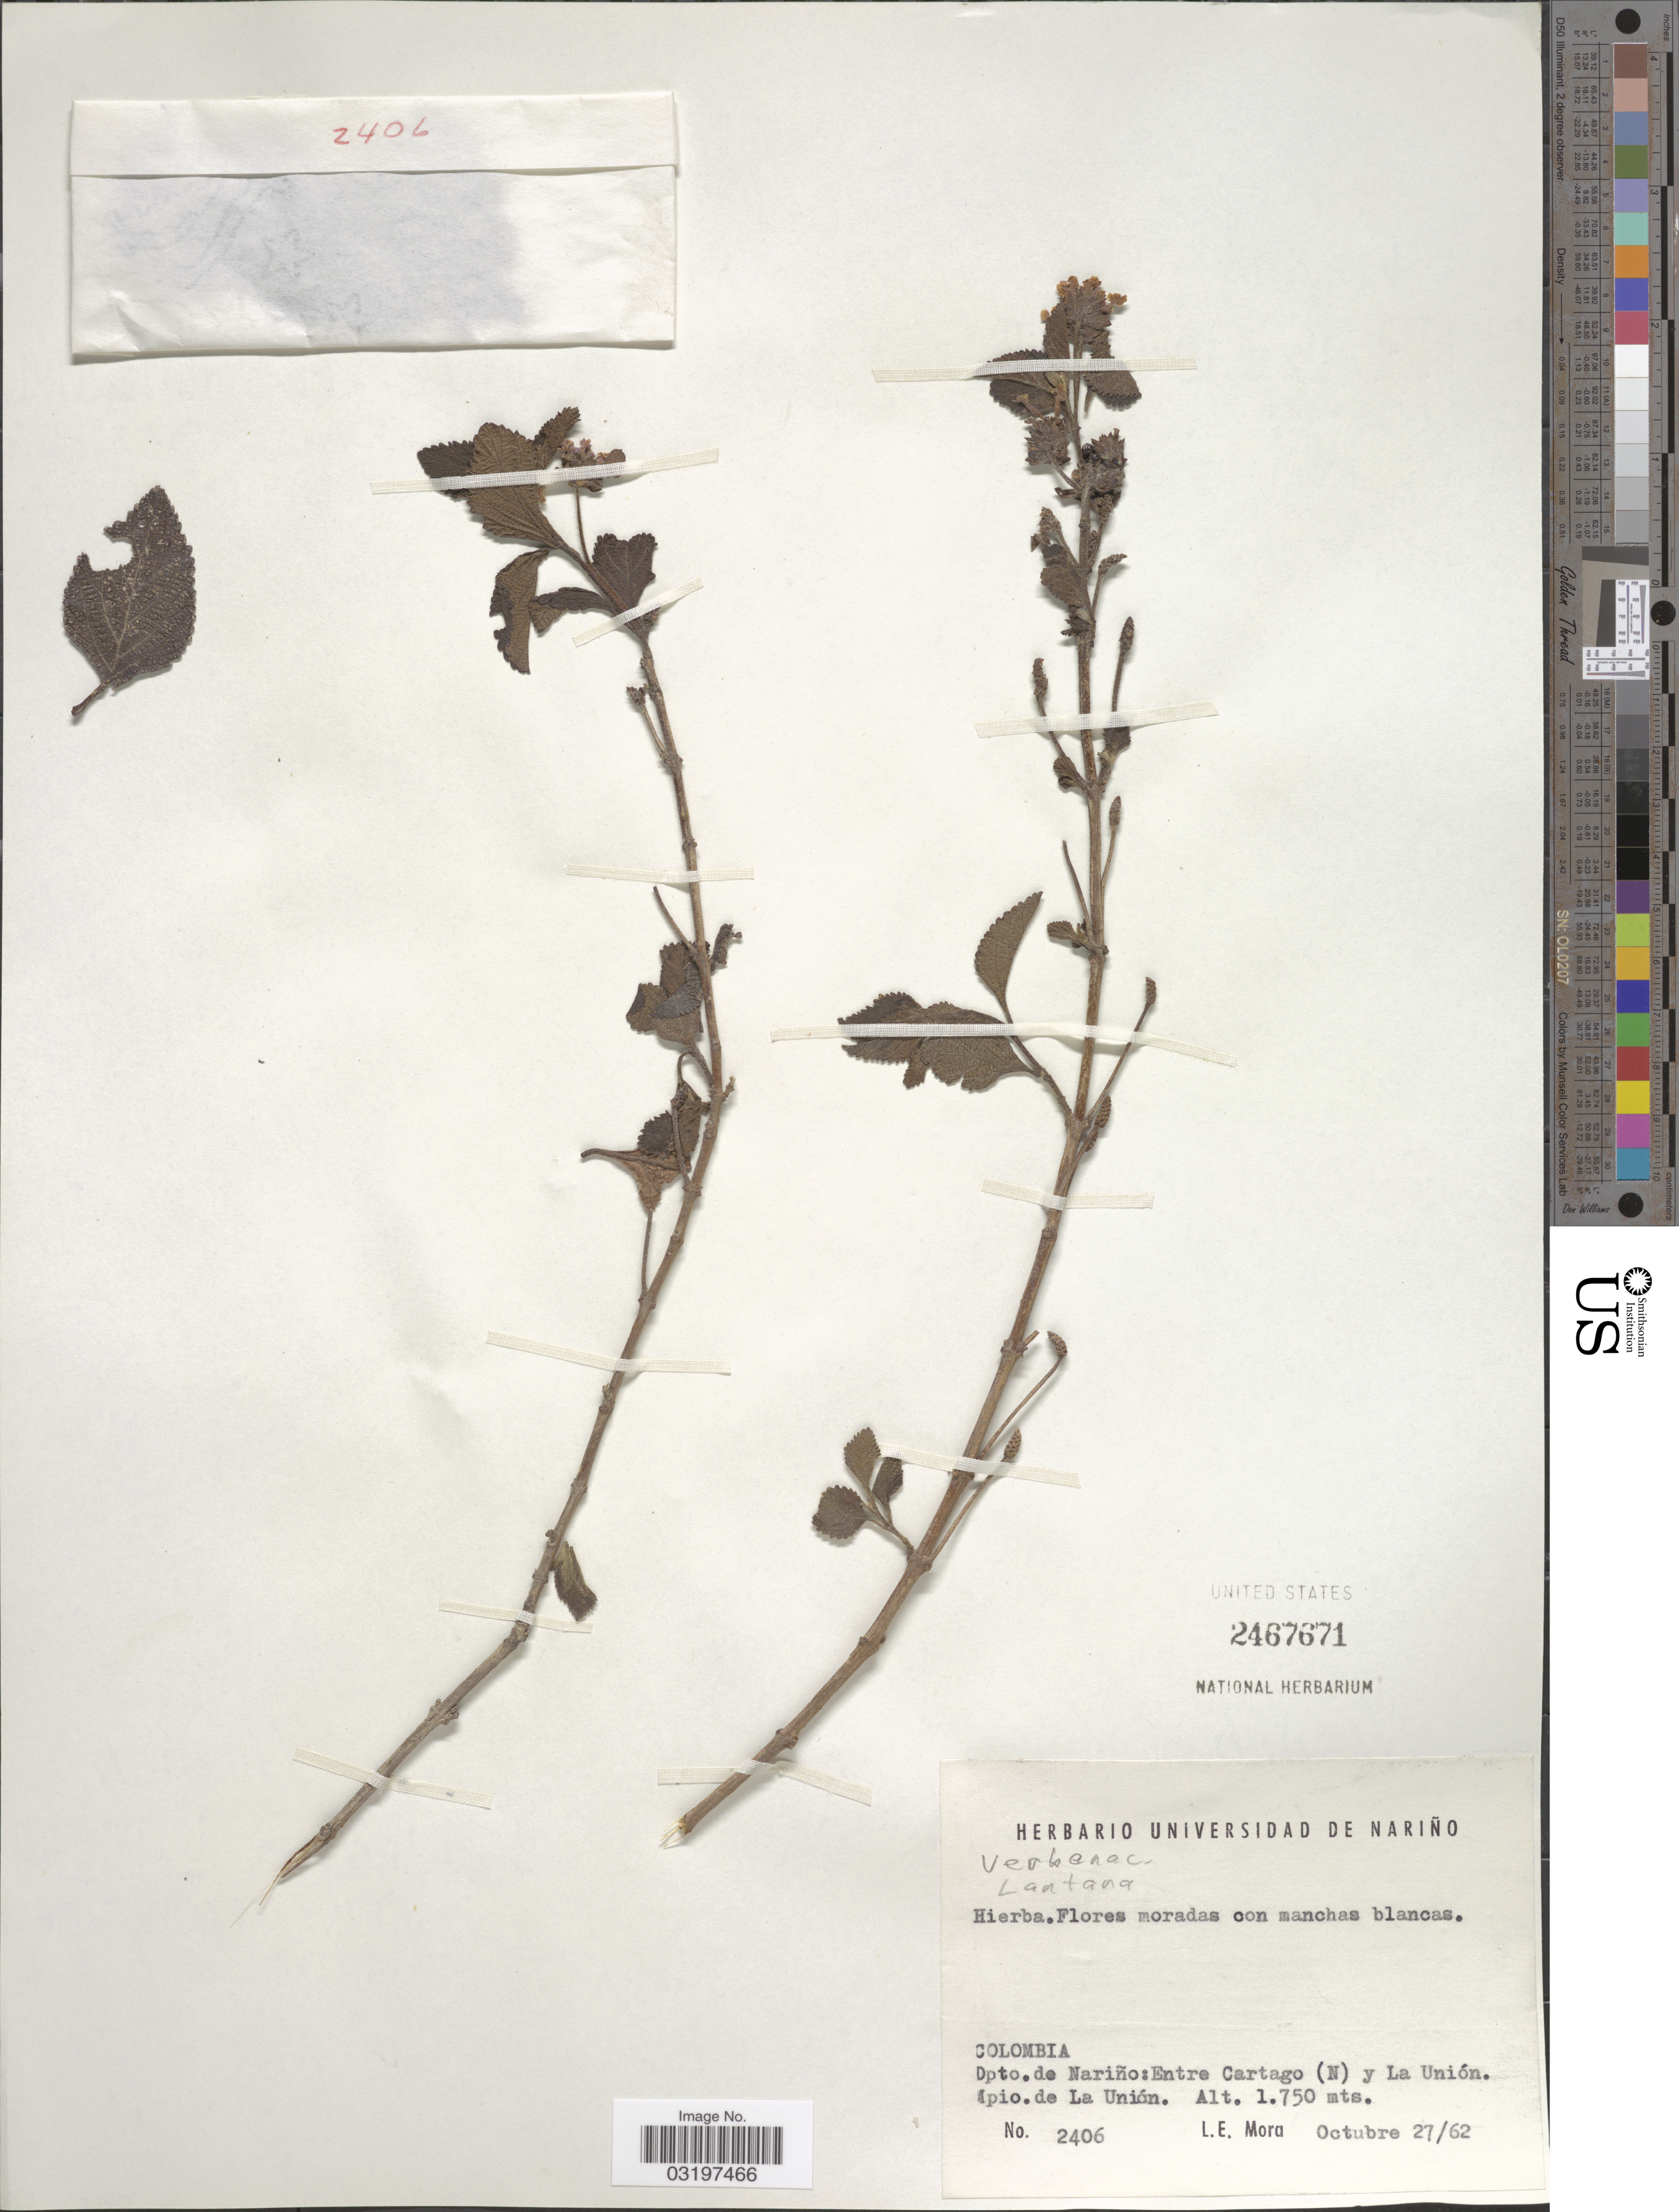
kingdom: Plantae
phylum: Tracheophyta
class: Magnoliopsida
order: Lamiales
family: Verbenaceae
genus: Lantana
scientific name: Lantana sp.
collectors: L. Mora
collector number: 2406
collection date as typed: Transcribed d/m/y: 27/10/62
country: Colombia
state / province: Nariño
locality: Dpto. de Nariño: Entre Cartago (N) y La Unión. Mpio. de La Unión.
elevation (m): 1750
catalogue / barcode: US 2467671